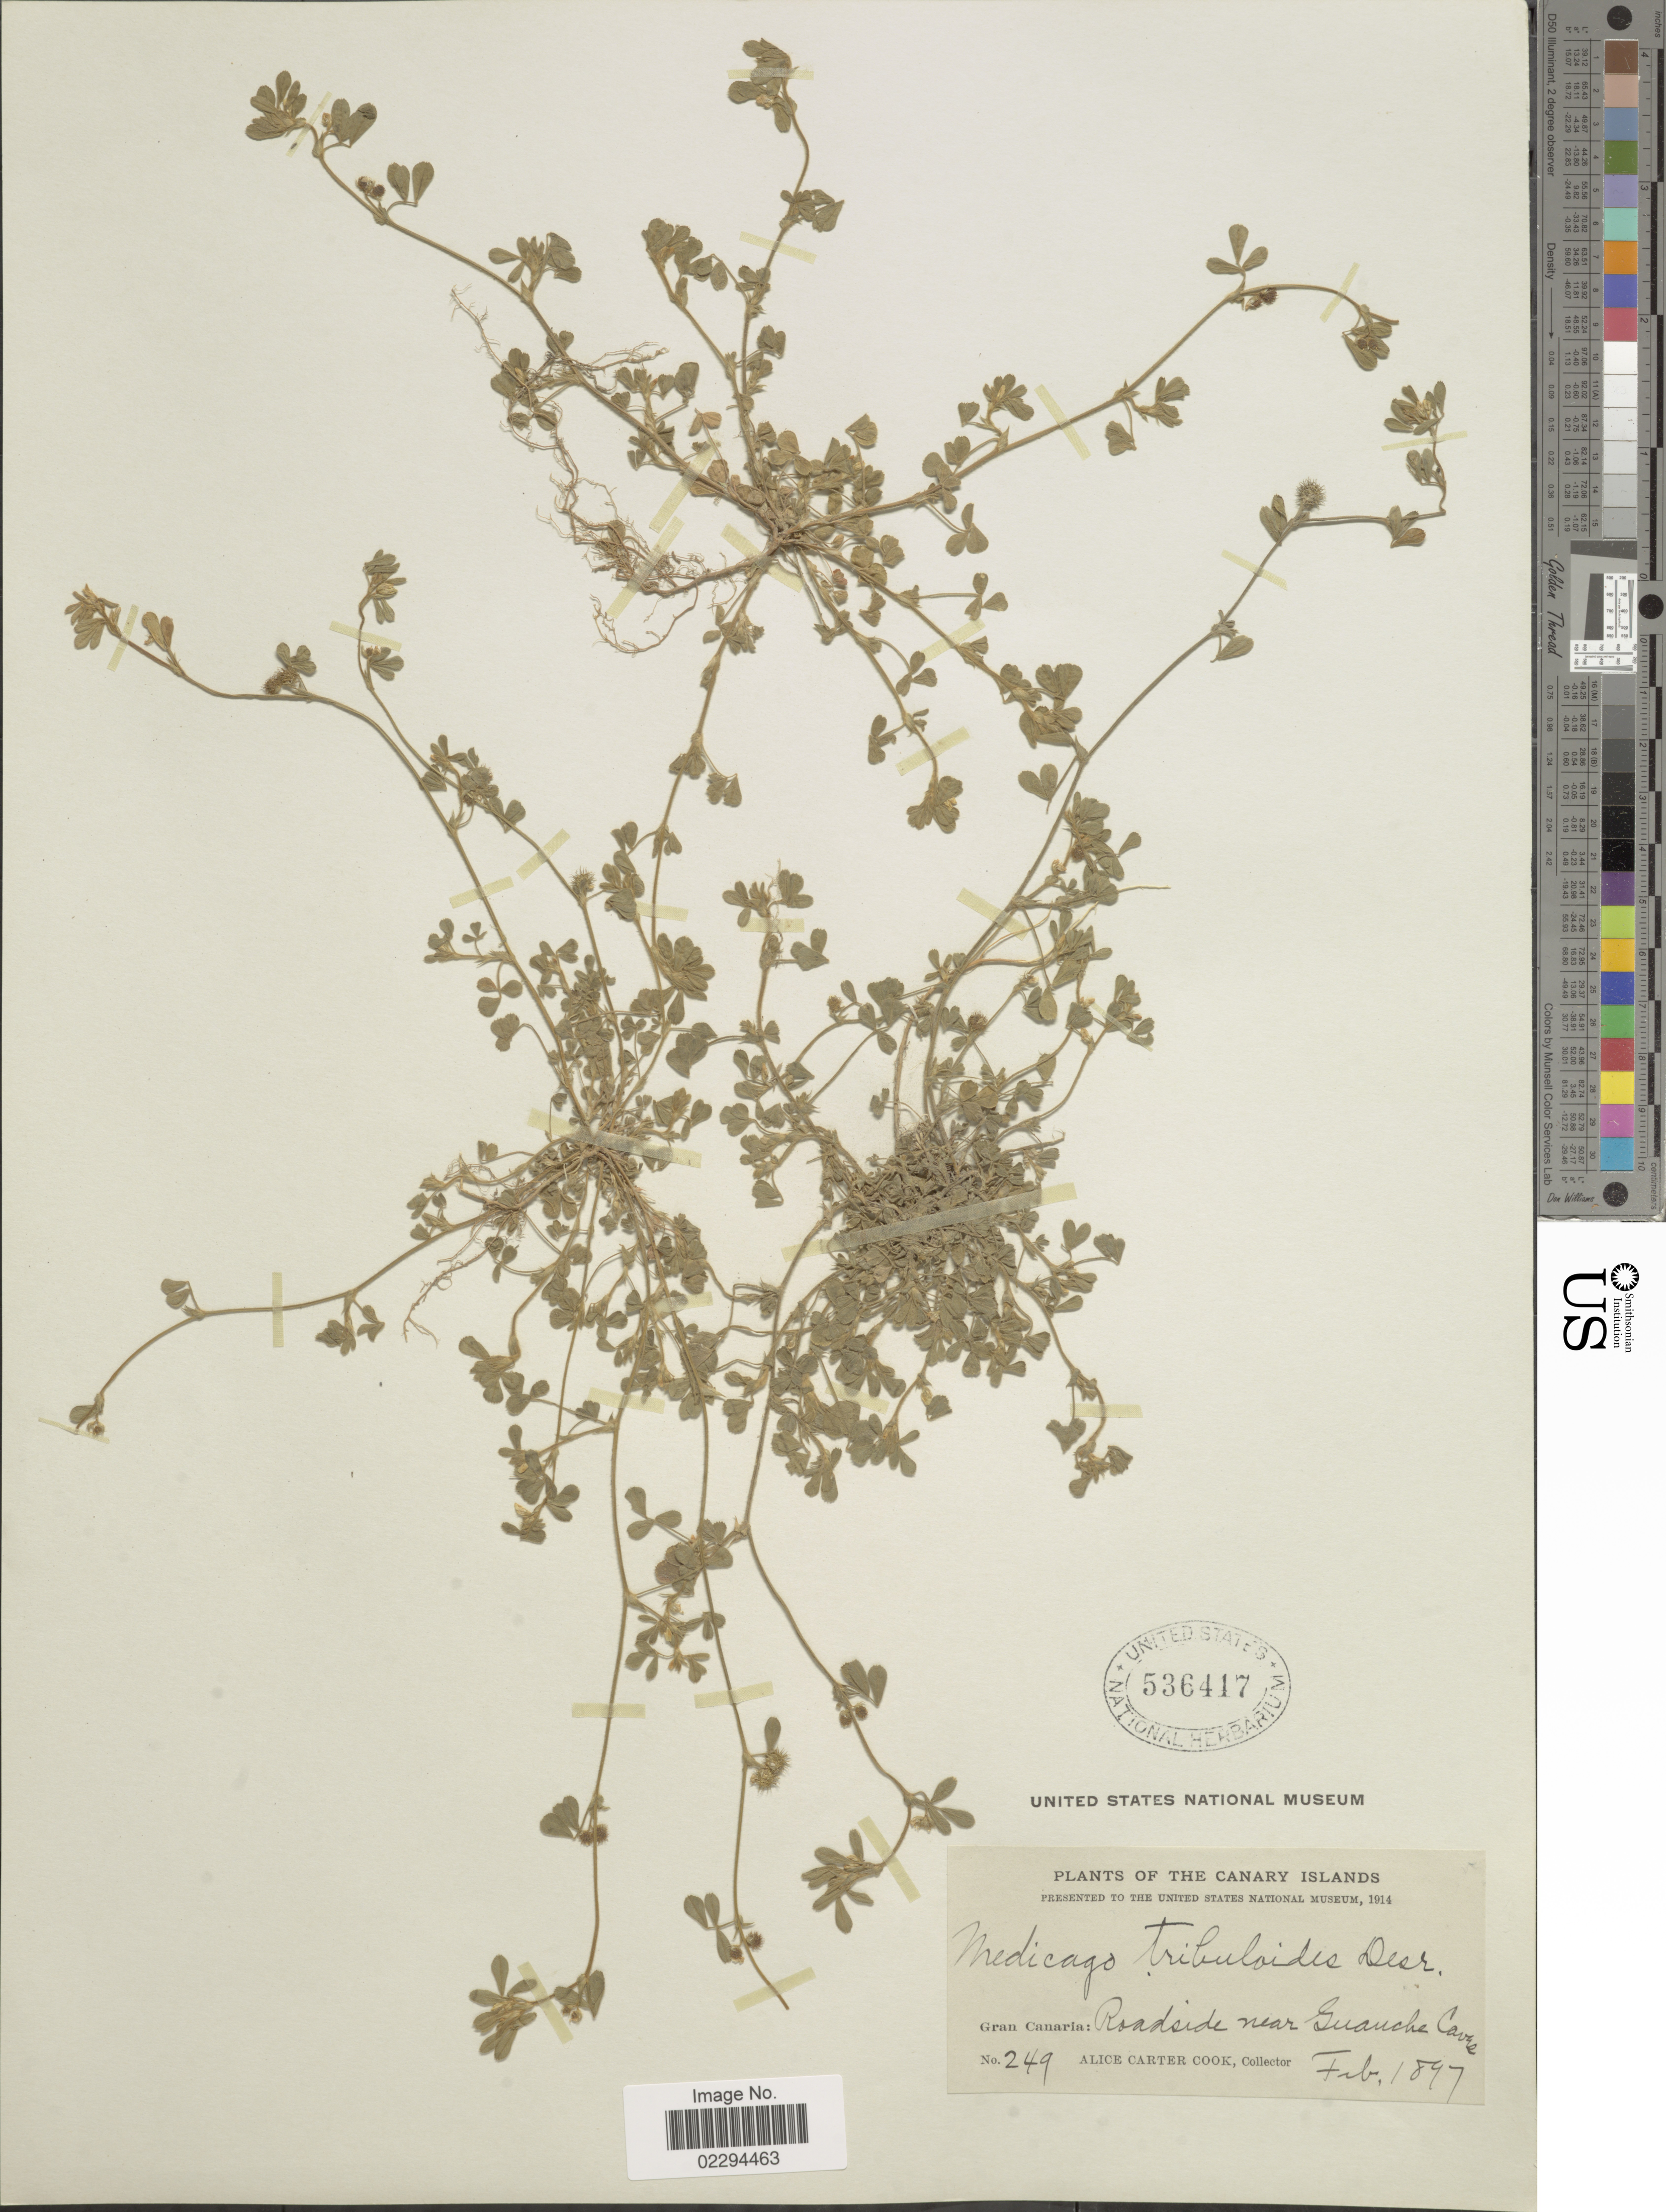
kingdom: Plantae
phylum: Tracheophyta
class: Magnoliopsida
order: Fabales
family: Fabaceae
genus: Medicago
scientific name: Medicago tribuloides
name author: Desr.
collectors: Alice C. Cook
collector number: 249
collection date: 1897-02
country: Spain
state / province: Canarias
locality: Canary Islands. Gran Canaria: near Guanche Caves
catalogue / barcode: US 536417